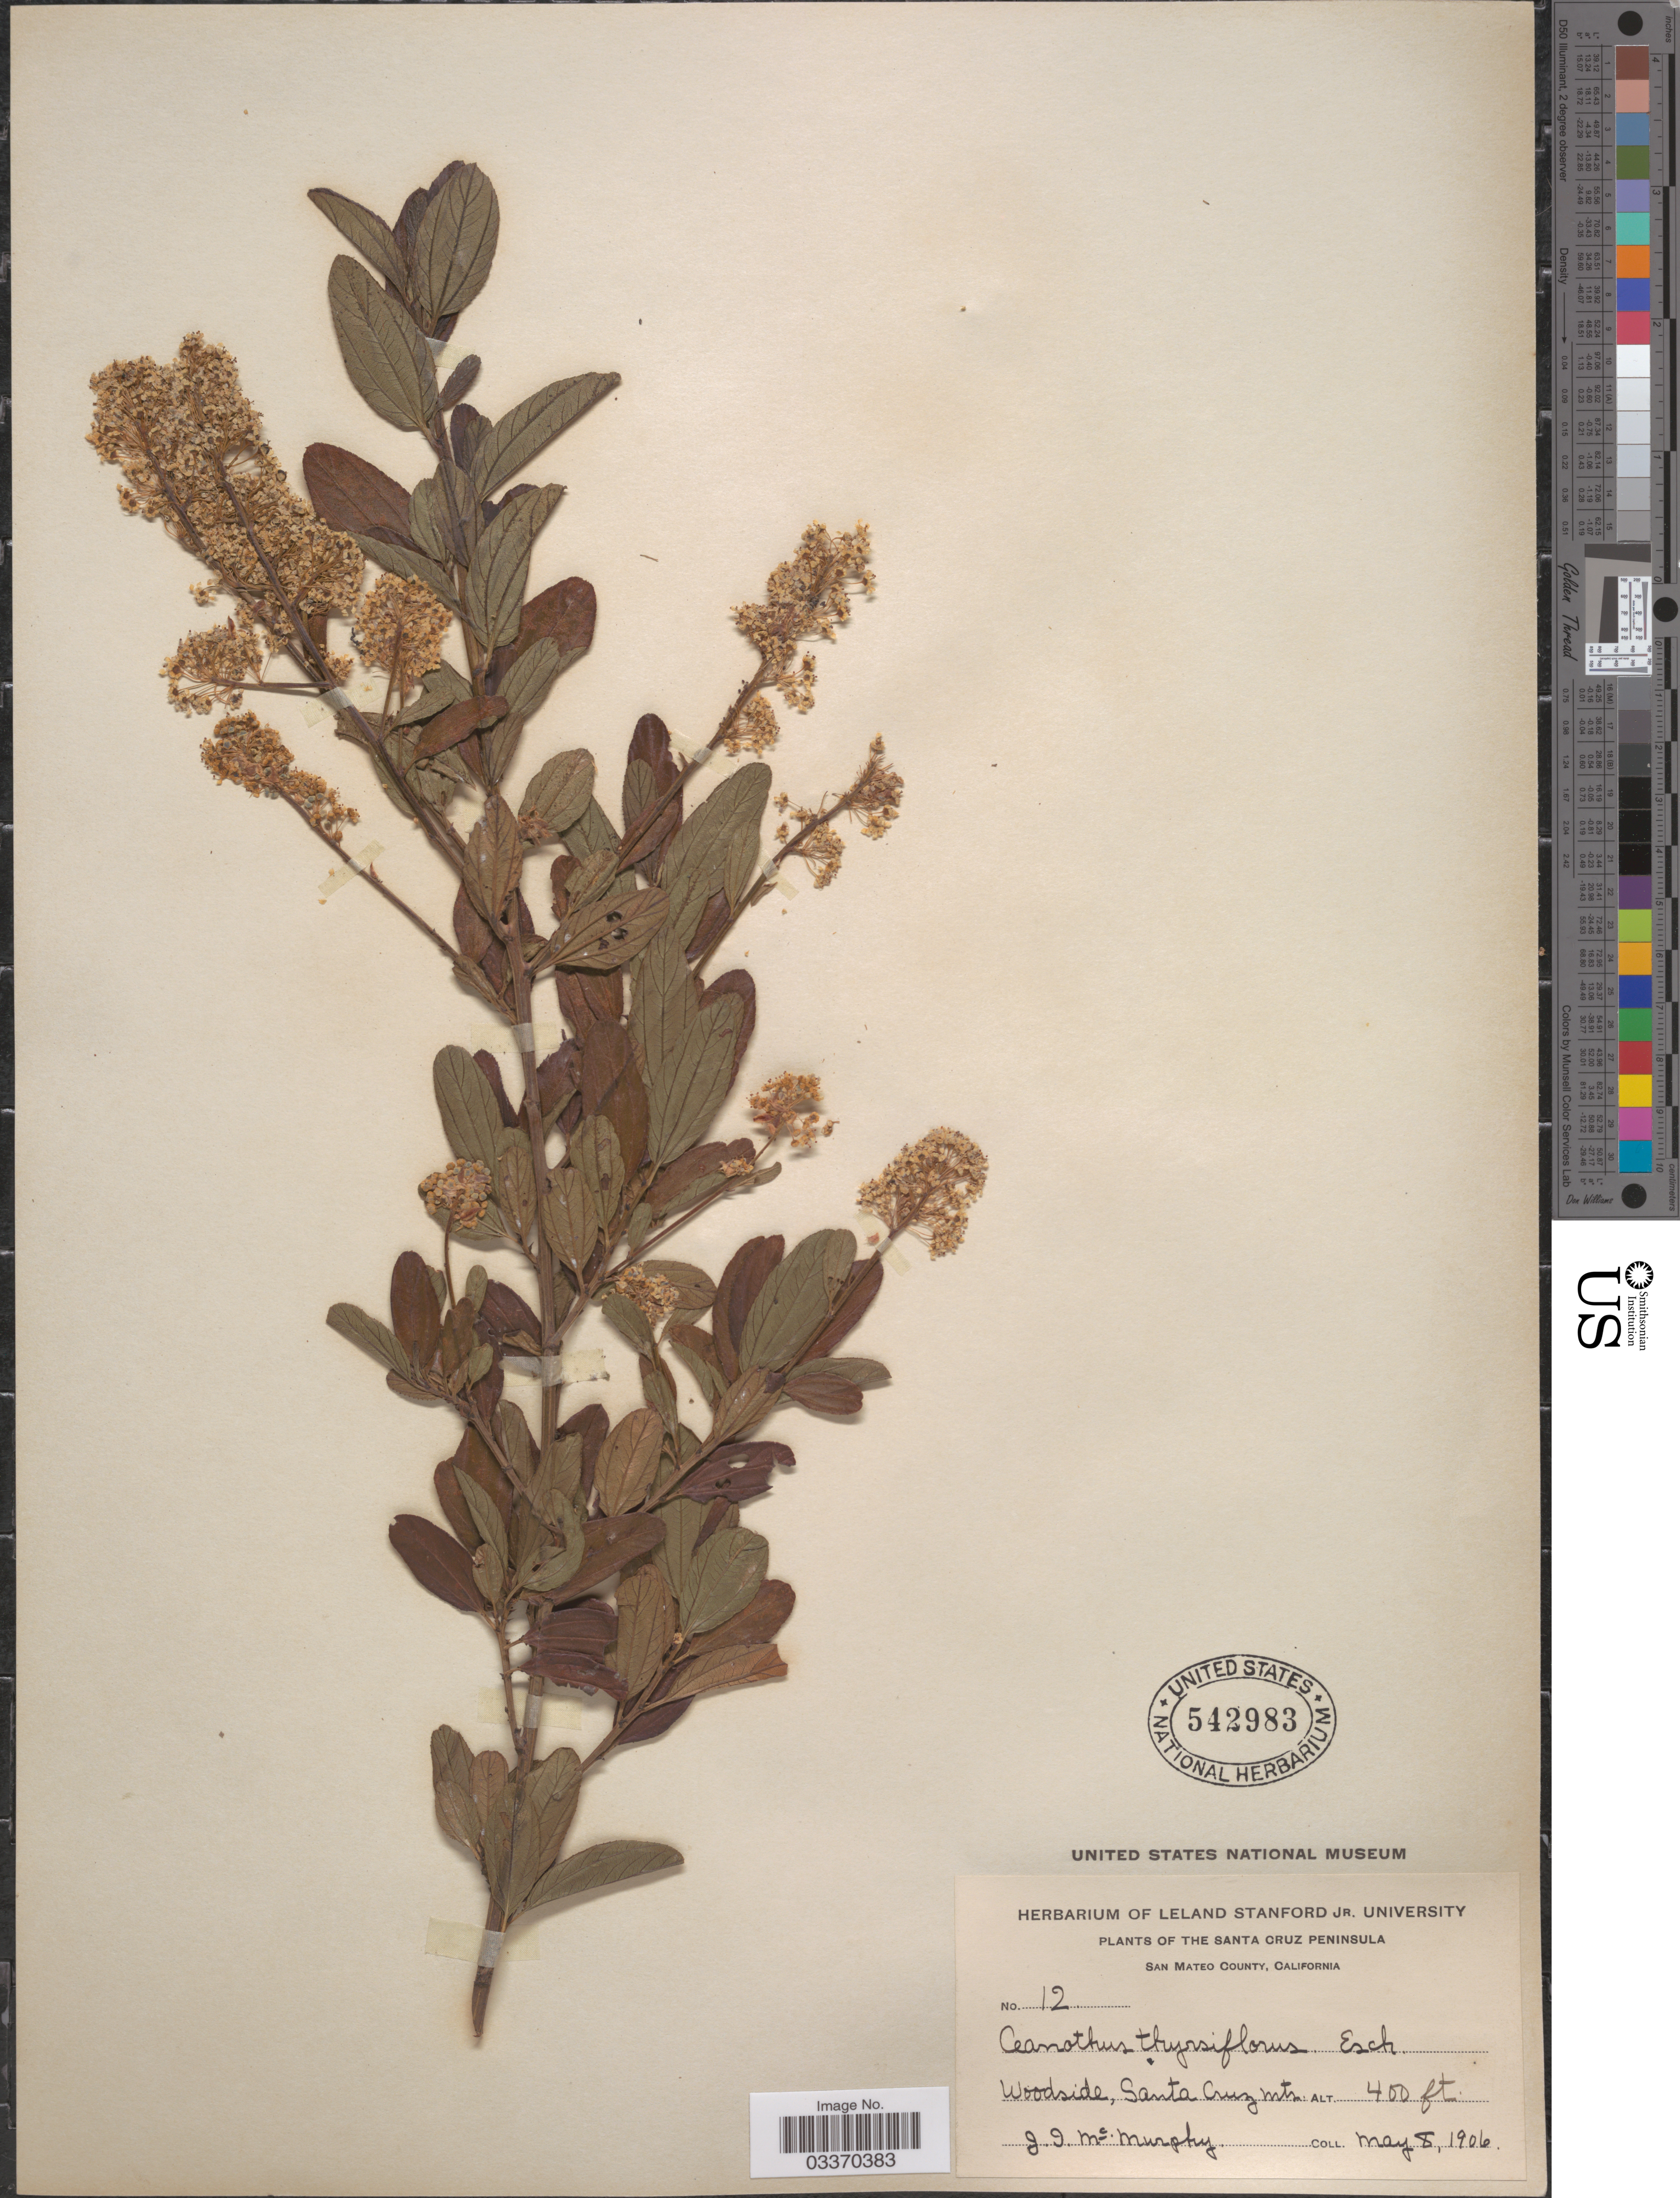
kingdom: Plantae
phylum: Tracheophyta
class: Magnoliopsida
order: Rosales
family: Rhamnaceae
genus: Ceanothus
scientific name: Ceanothus thyrsiflorus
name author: Eschsch.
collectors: J. McMurphy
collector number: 12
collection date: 1906-05-08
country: United States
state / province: California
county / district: San Mateo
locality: The Santa Cruz Peninsula. San Mateo County. Woodside, Santa Cruz Mts.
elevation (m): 122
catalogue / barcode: US 542983